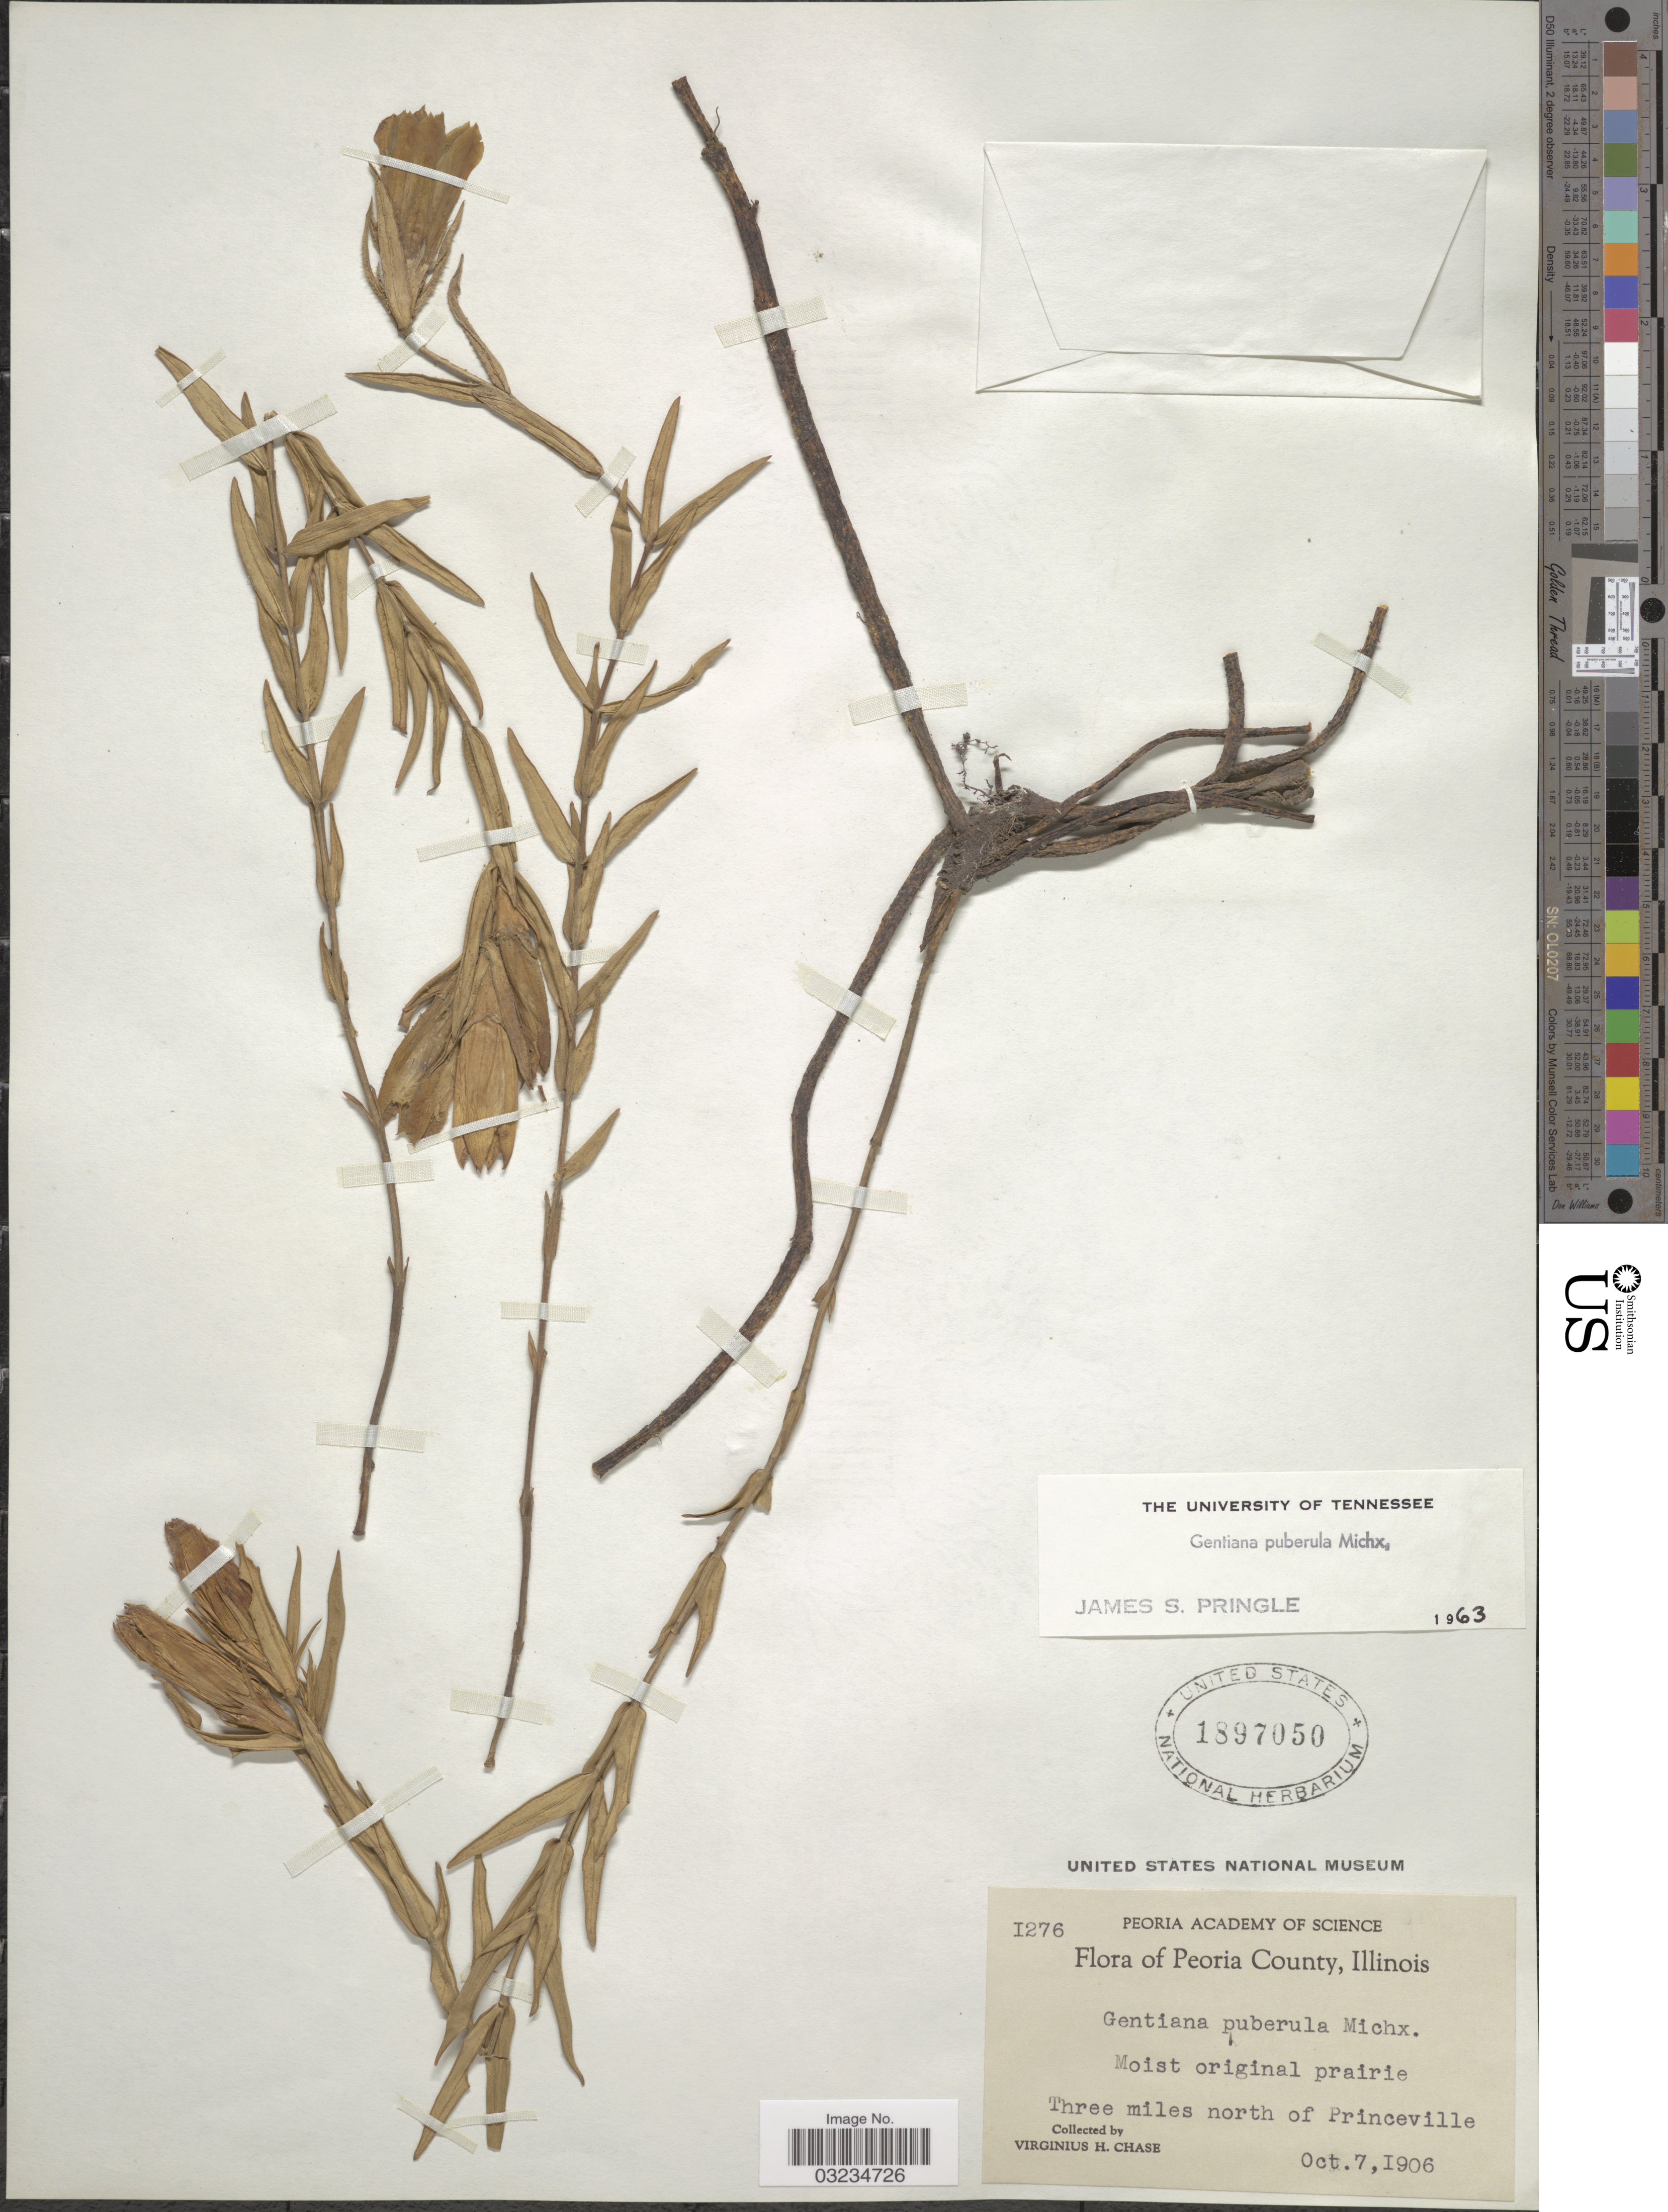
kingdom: Plantae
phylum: Tracheophyta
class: Magnoliopsida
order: Gentianales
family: Gentianaceae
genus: Gentiana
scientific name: Gentiana puberula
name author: Michx.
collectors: V. H. Chase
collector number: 1276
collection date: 1906-10-07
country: United States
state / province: Illinois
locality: Peoria County. Three miles north of Princeville.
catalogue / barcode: US 1897050